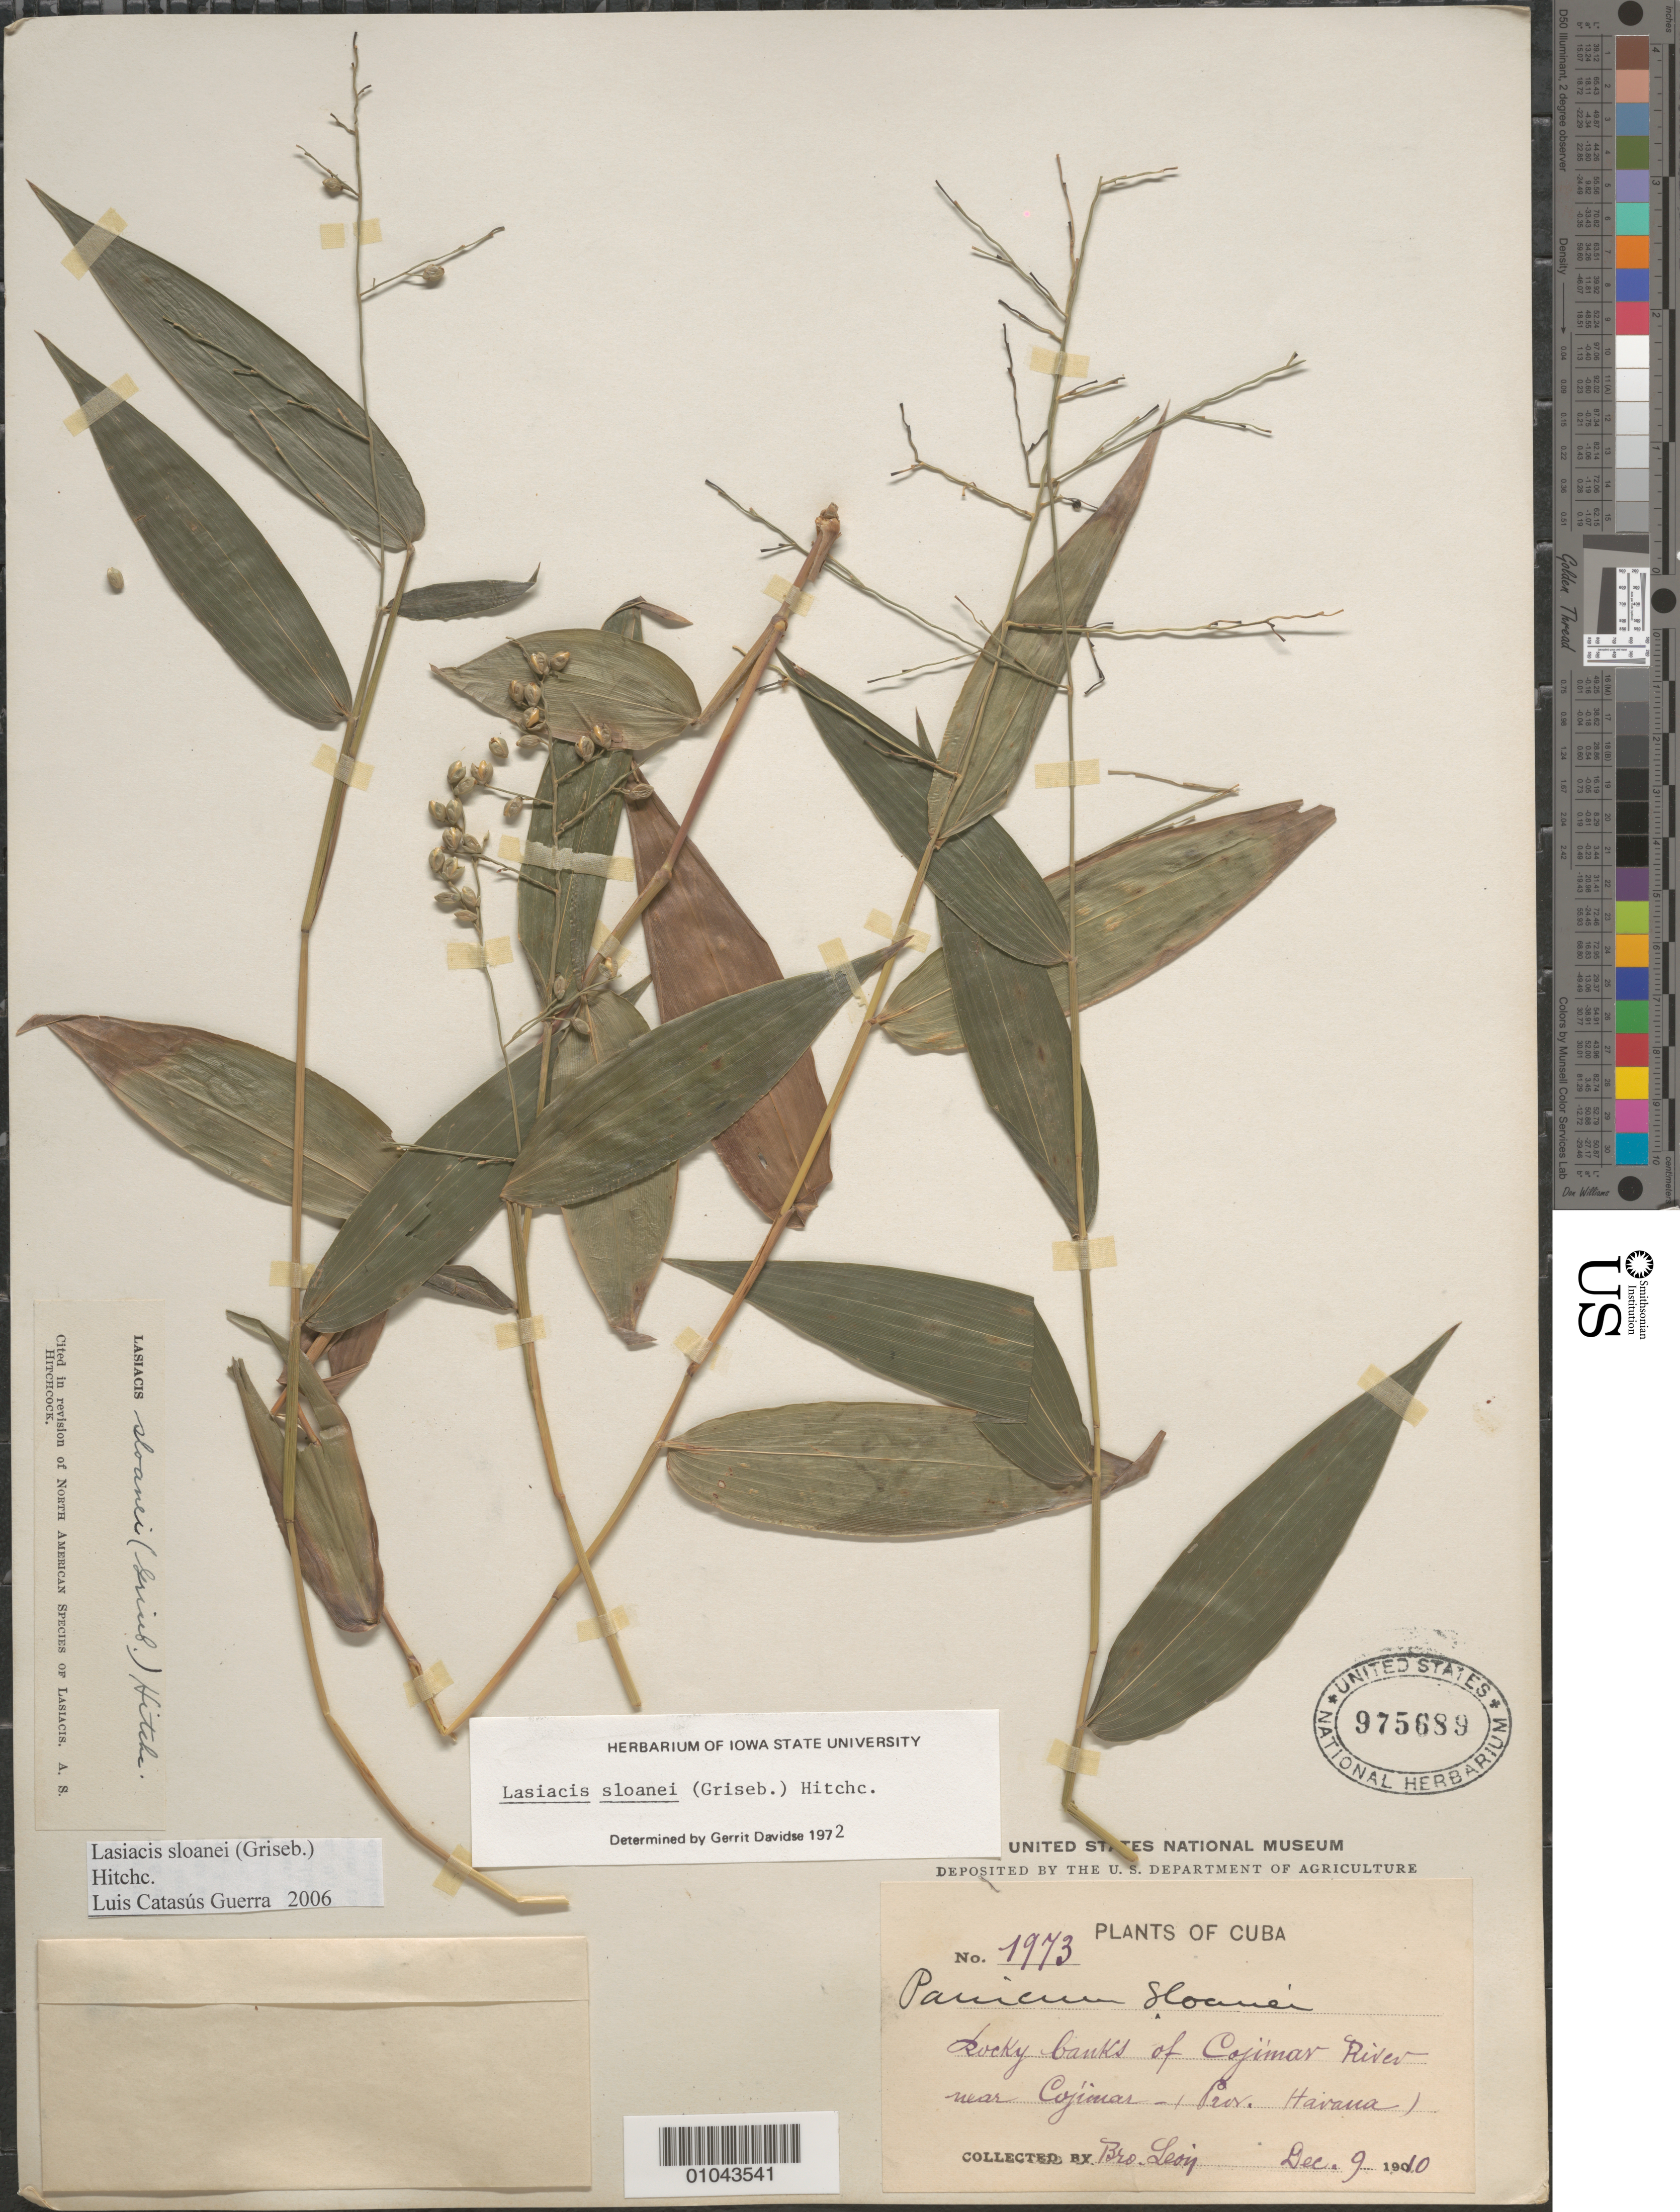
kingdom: Plantae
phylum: Tracheophyta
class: Liliopsida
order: Poales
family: Poaceae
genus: Lasiacis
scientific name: Lasiacis sloanei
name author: (Griseb.) Hitchc.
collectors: Bro. León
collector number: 1973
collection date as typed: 09 Dec 1910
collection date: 1910-12-09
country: Cuba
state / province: La Habana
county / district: Municipio Habana del Este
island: Cuba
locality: Cojimar River, near Cojimar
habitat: Rocky river banks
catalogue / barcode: US 975689